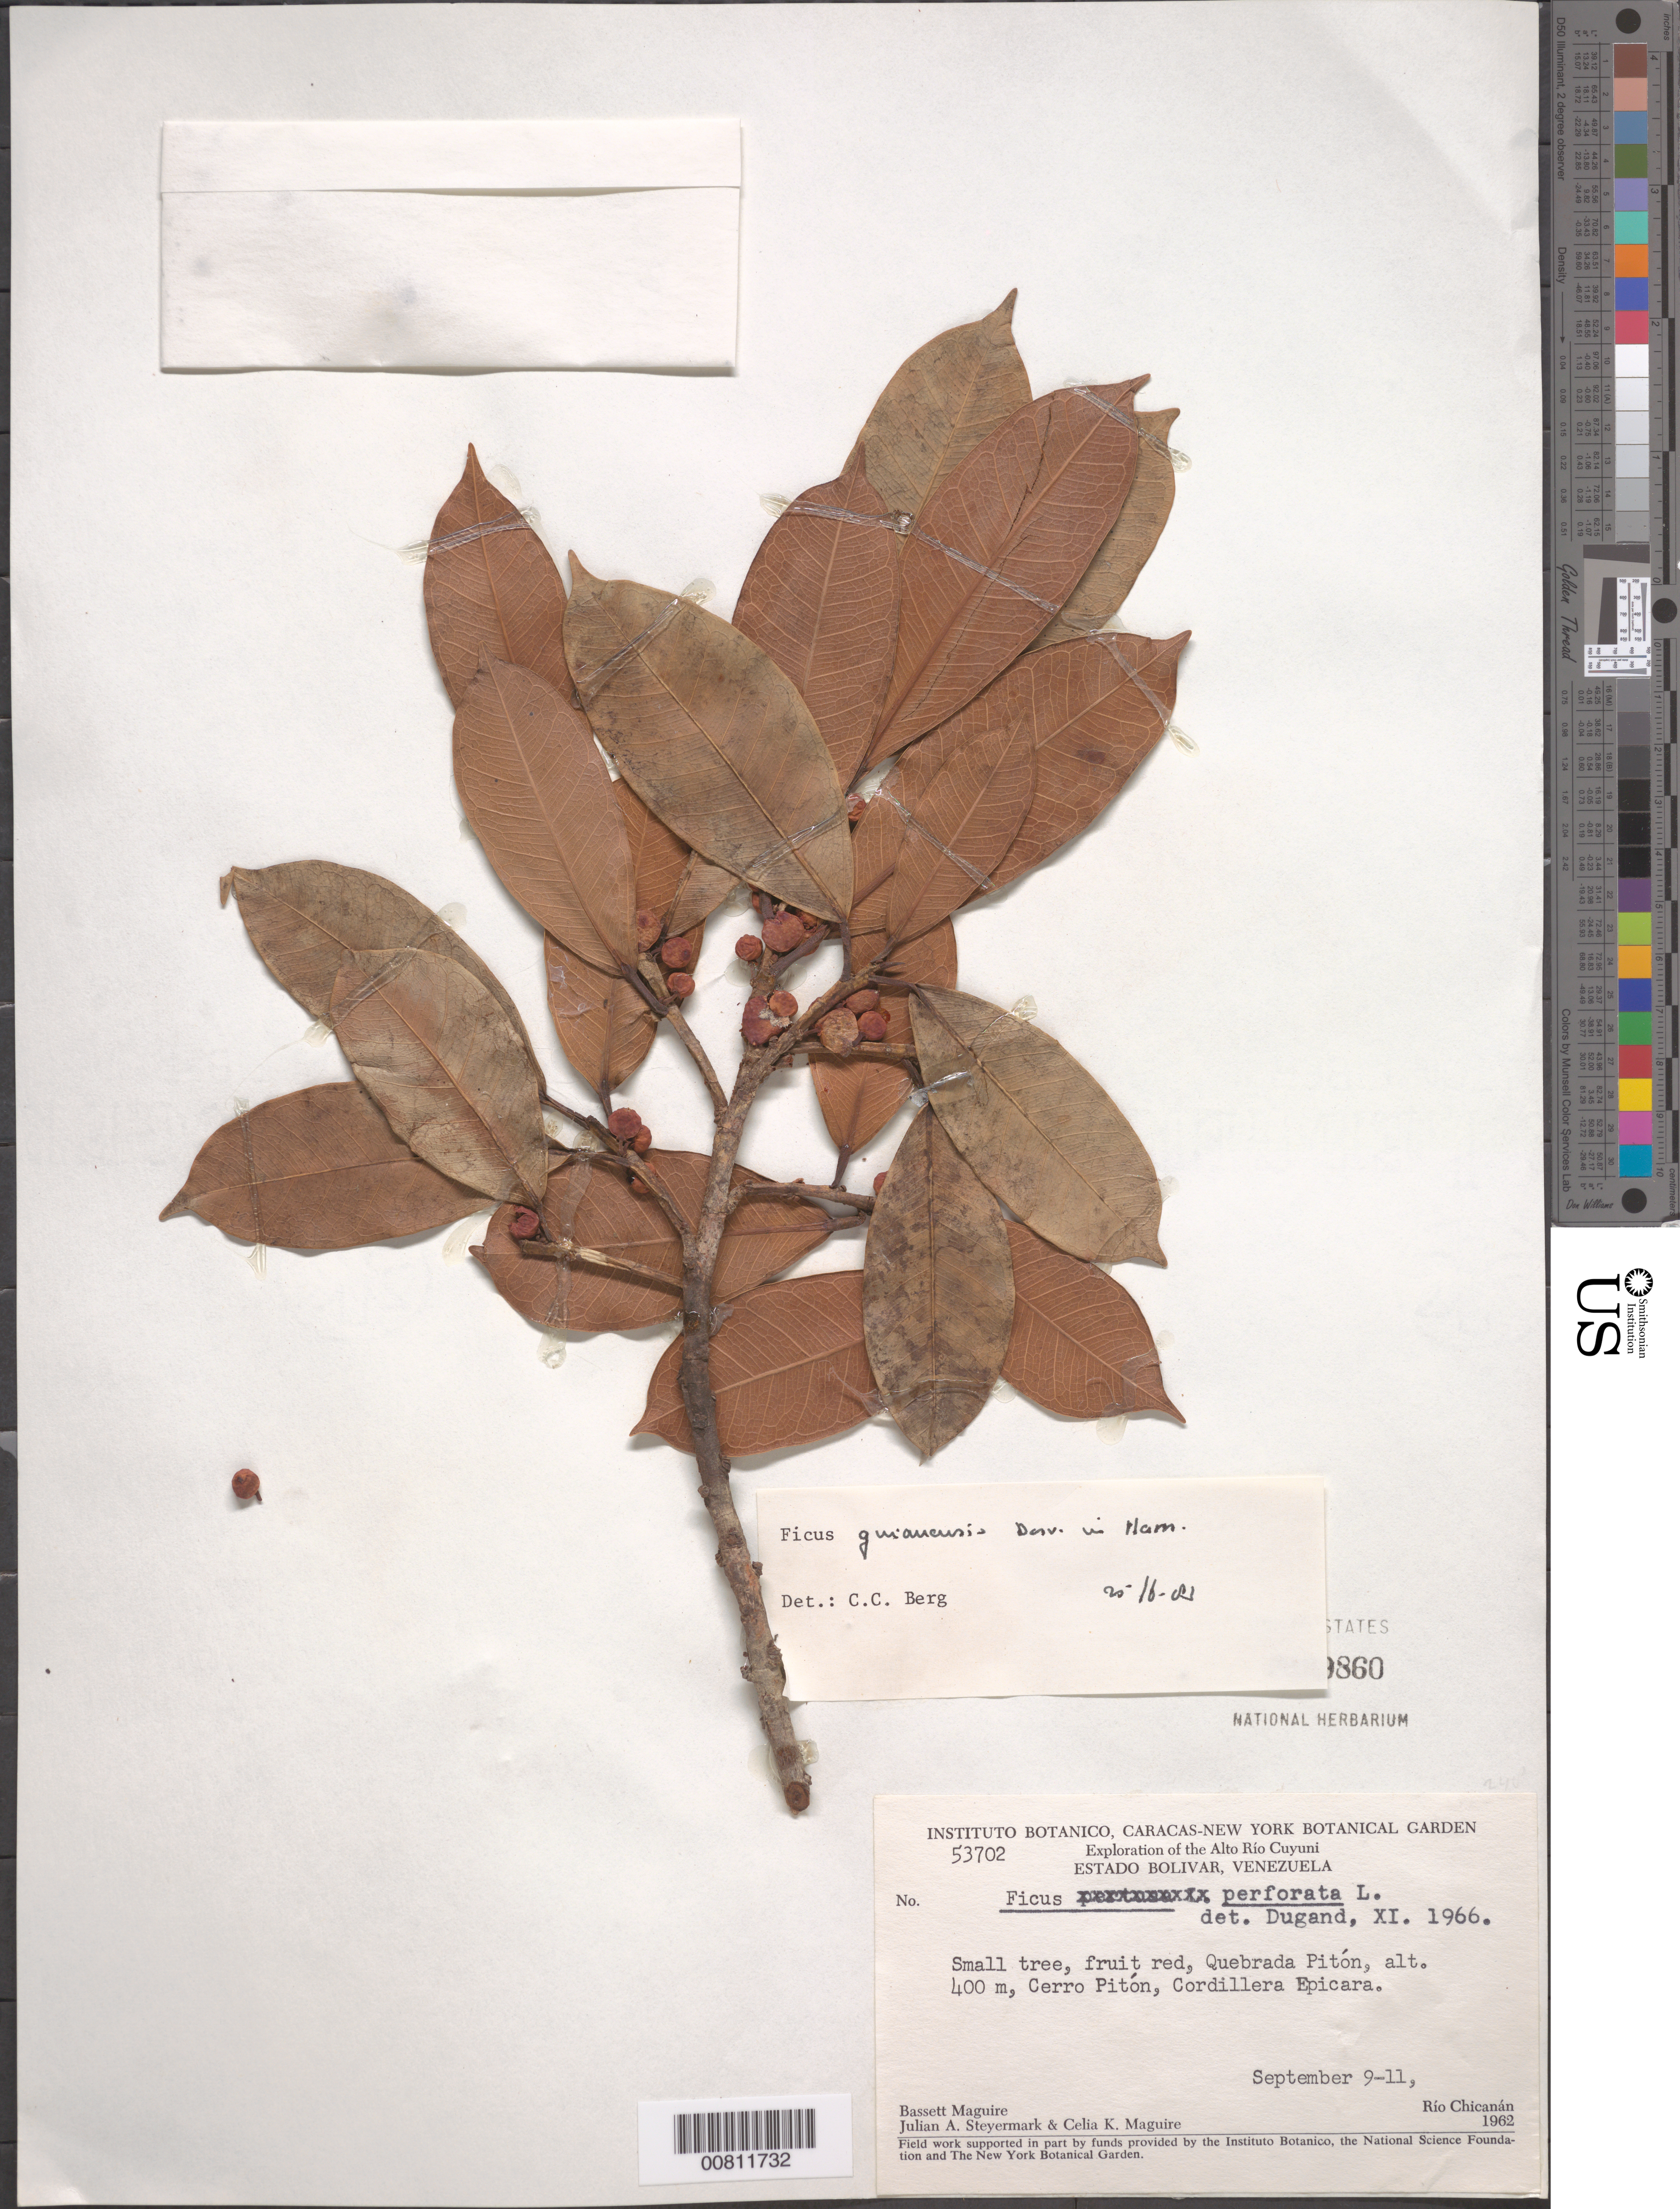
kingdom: Plantae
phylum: Tracheophyta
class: Magnoliopsida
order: Rosales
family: Moraceae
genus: Ficus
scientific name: Ficus guianensis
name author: Desv. ex Ham.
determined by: Berg, C. C.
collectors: B. Maguire, J. Steyermark & C. K. Maguire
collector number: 53702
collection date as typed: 9-Sep-62 to 11-Sep-62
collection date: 1962-09-09/1962-09-11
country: Venezuela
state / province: Bolívar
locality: Alto Río Cuyuni, Quebrada Pitón, Cerro Pitón, Cordillera Epicara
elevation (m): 400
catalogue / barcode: US 2469860